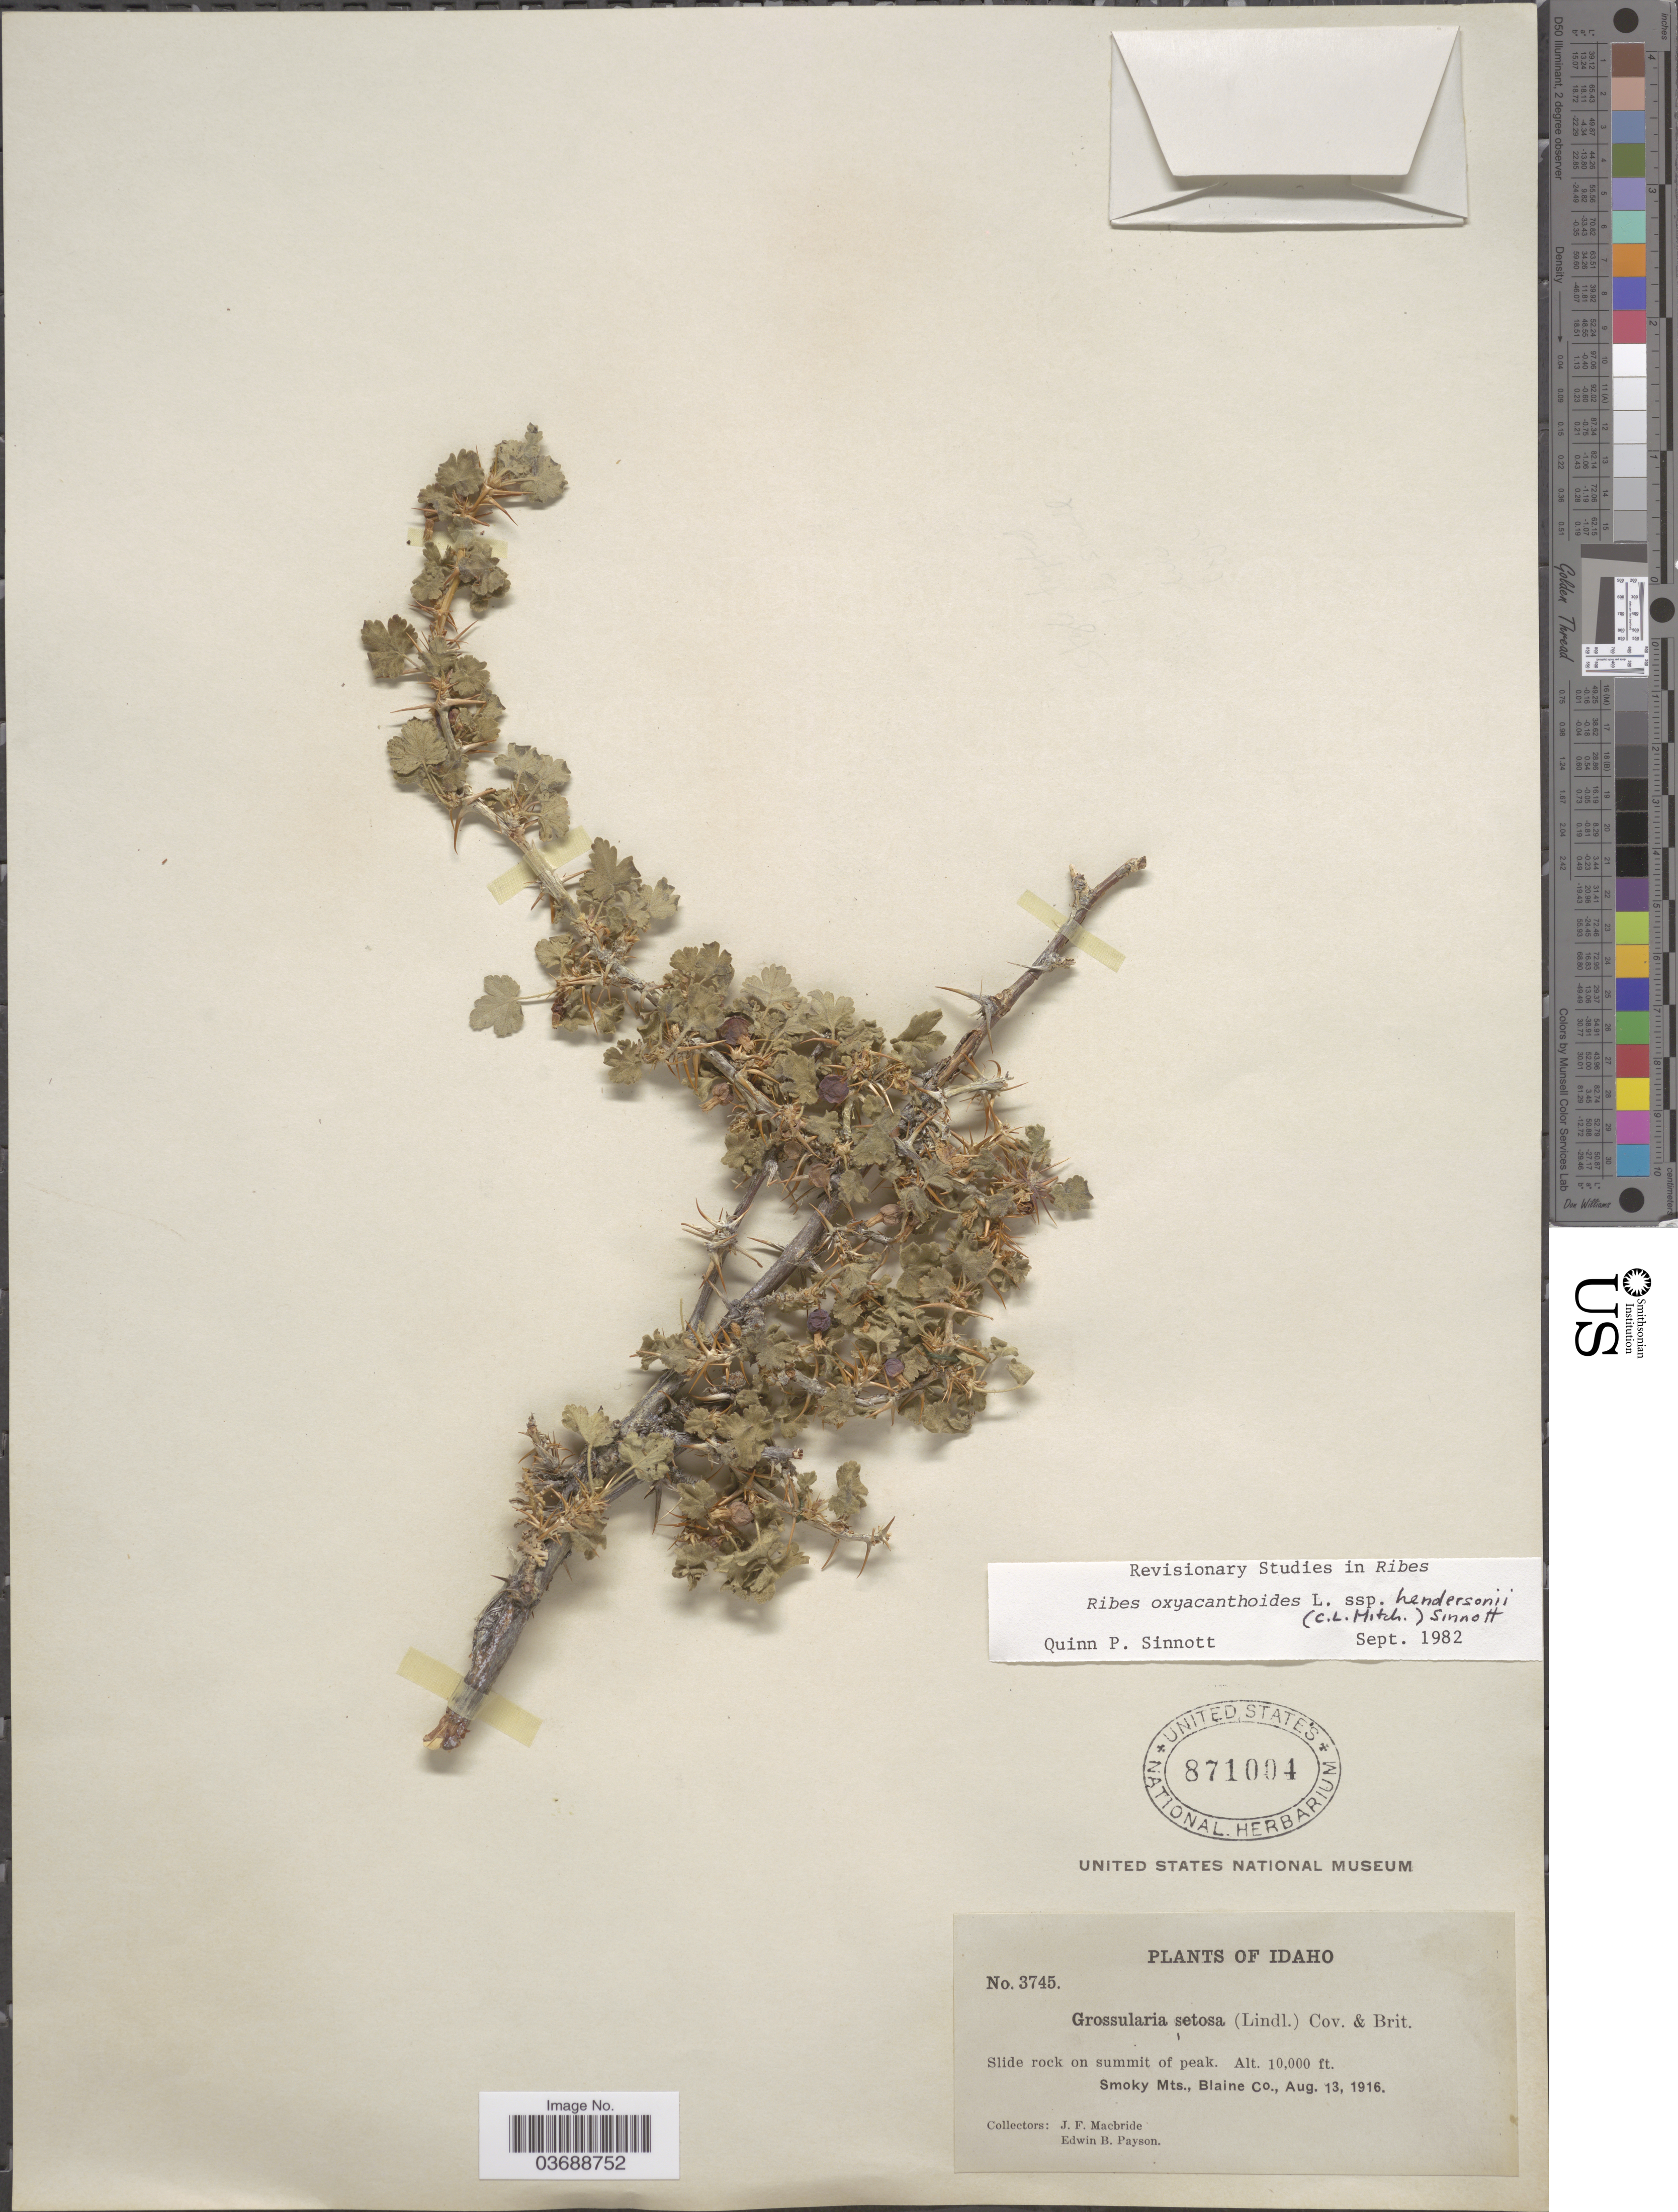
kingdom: Plantae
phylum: Tracheophyta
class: Magnoliopsida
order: Saxifragales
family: Grossulariaceae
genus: Ribes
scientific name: Ribes oxyacanthoides var. hendersonii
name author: (C.L. Hitchc.) P.K. Holmgren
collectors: J. F. Macbride & E. B. Payson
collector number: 3745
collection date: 1916-08-13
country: United States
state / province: Idaho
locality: Smoky Mts., Baline Co.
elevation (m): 3048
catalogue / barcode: US 871004